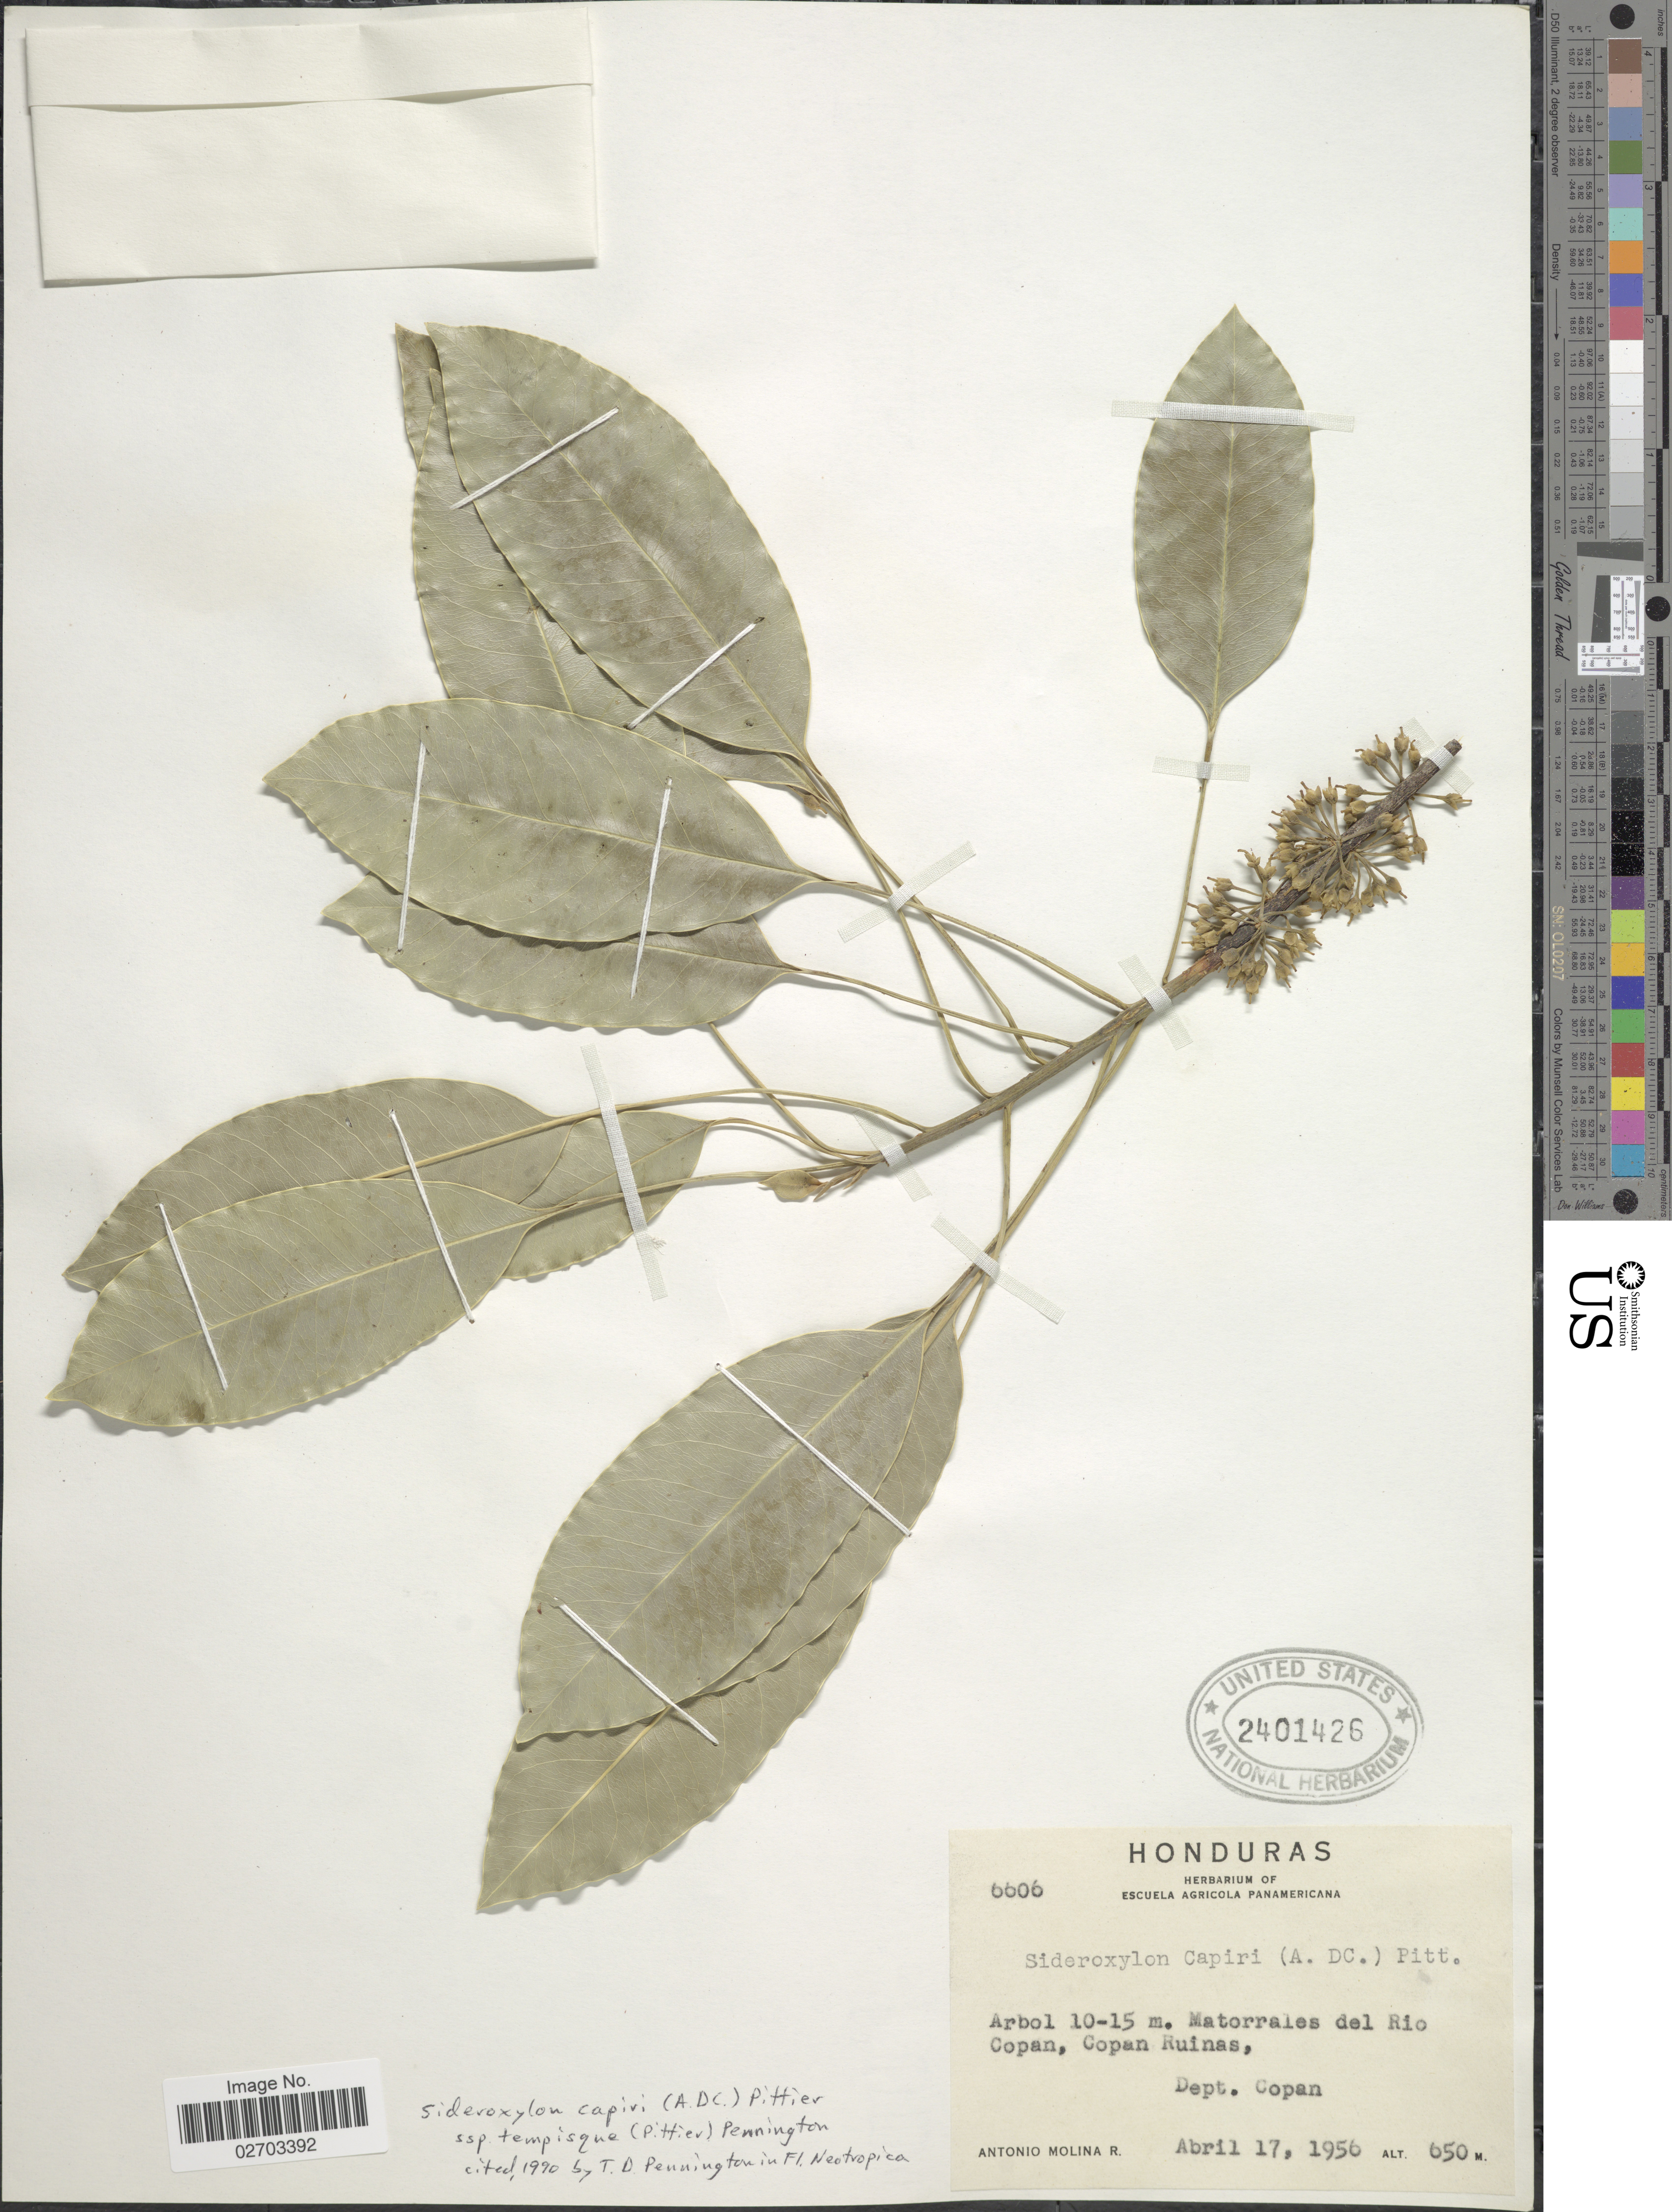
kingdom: Plantae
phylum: Tracheophyta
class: Magnoliopsida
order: Ericales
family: Sapotaceae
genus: Sideroxylon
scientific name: Sideroxylon capiri subsp. tempisque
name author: (Pittier) T.D. Penn.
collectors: A. Molina R.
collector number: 6606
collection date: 1956-04-17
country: Honduras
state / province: Copán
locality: Matorrales del Rio Copan, Copan Ruinas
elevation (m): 650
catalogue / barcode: US 2401426